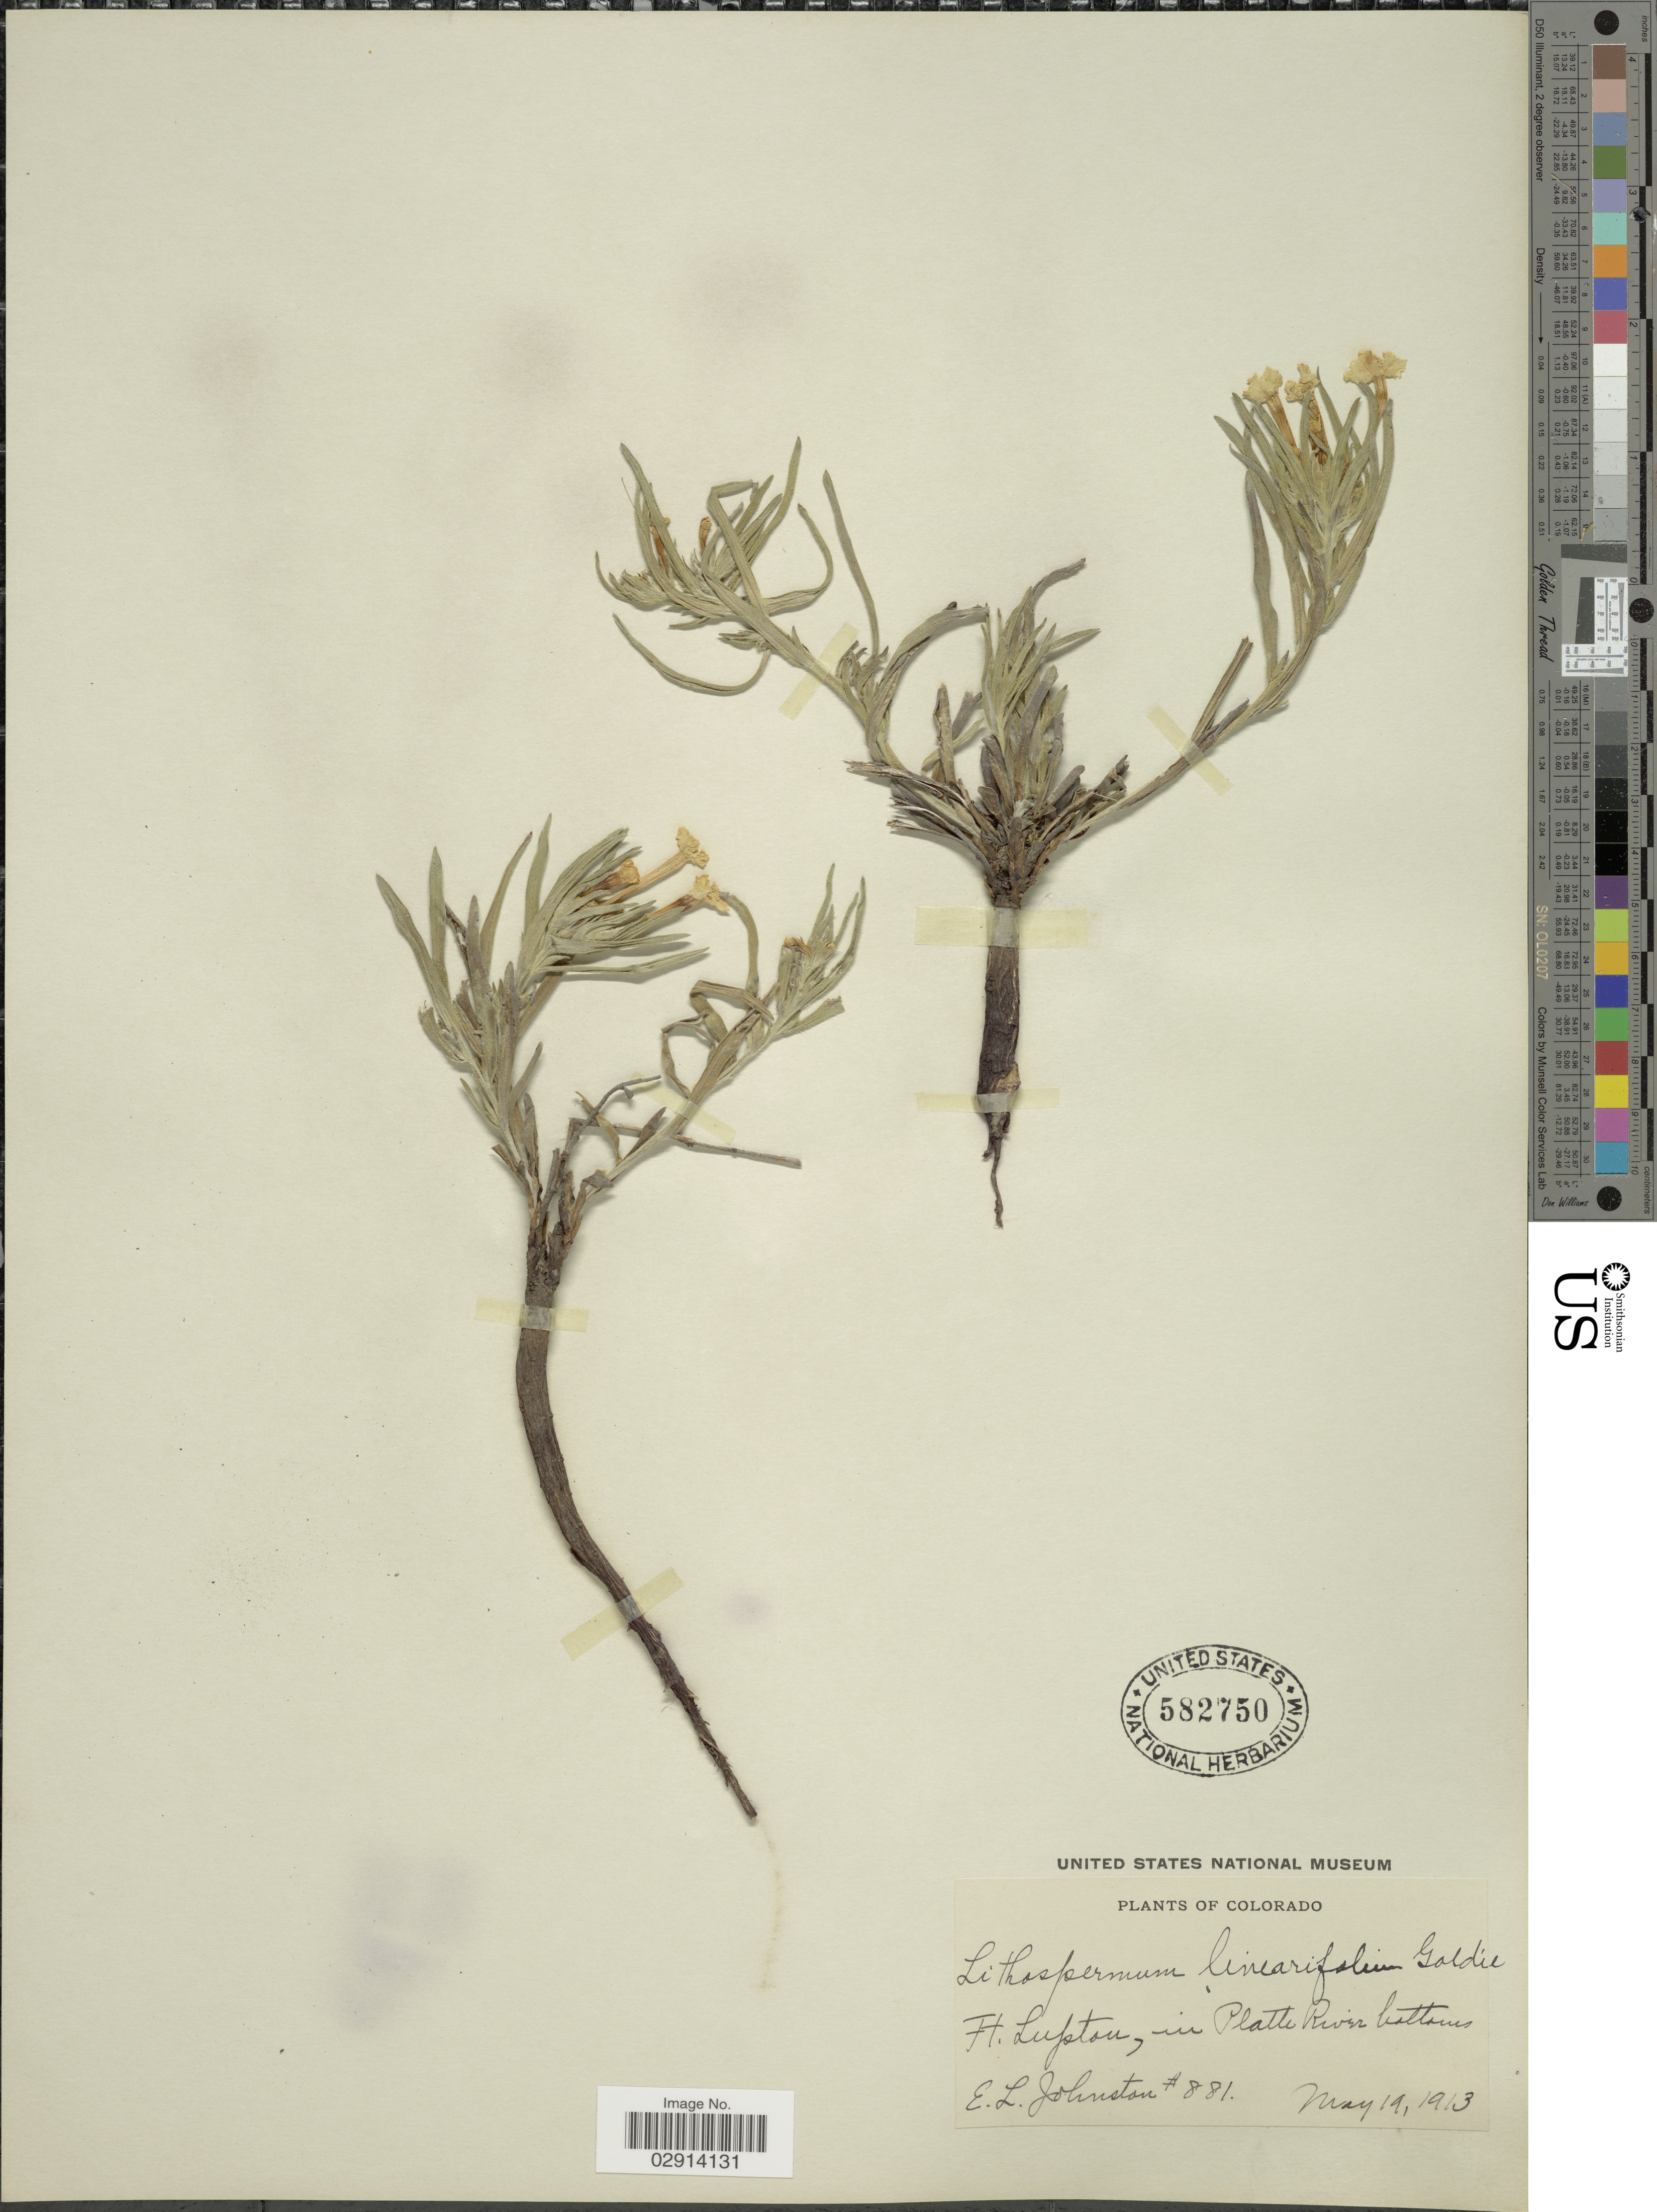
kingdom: Plantae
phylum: Tracheophyta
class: Magnoliopsida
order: Boraginales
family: Boraginaceae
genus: Lithospermum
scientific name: Lithospermum incisum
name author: Lehm.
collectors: E. L. Johnston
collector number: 881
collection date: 1913-05-19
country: United States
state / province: Colorado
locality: Ft. Lupton, in Platte River bottoms.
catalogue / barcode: US 582750